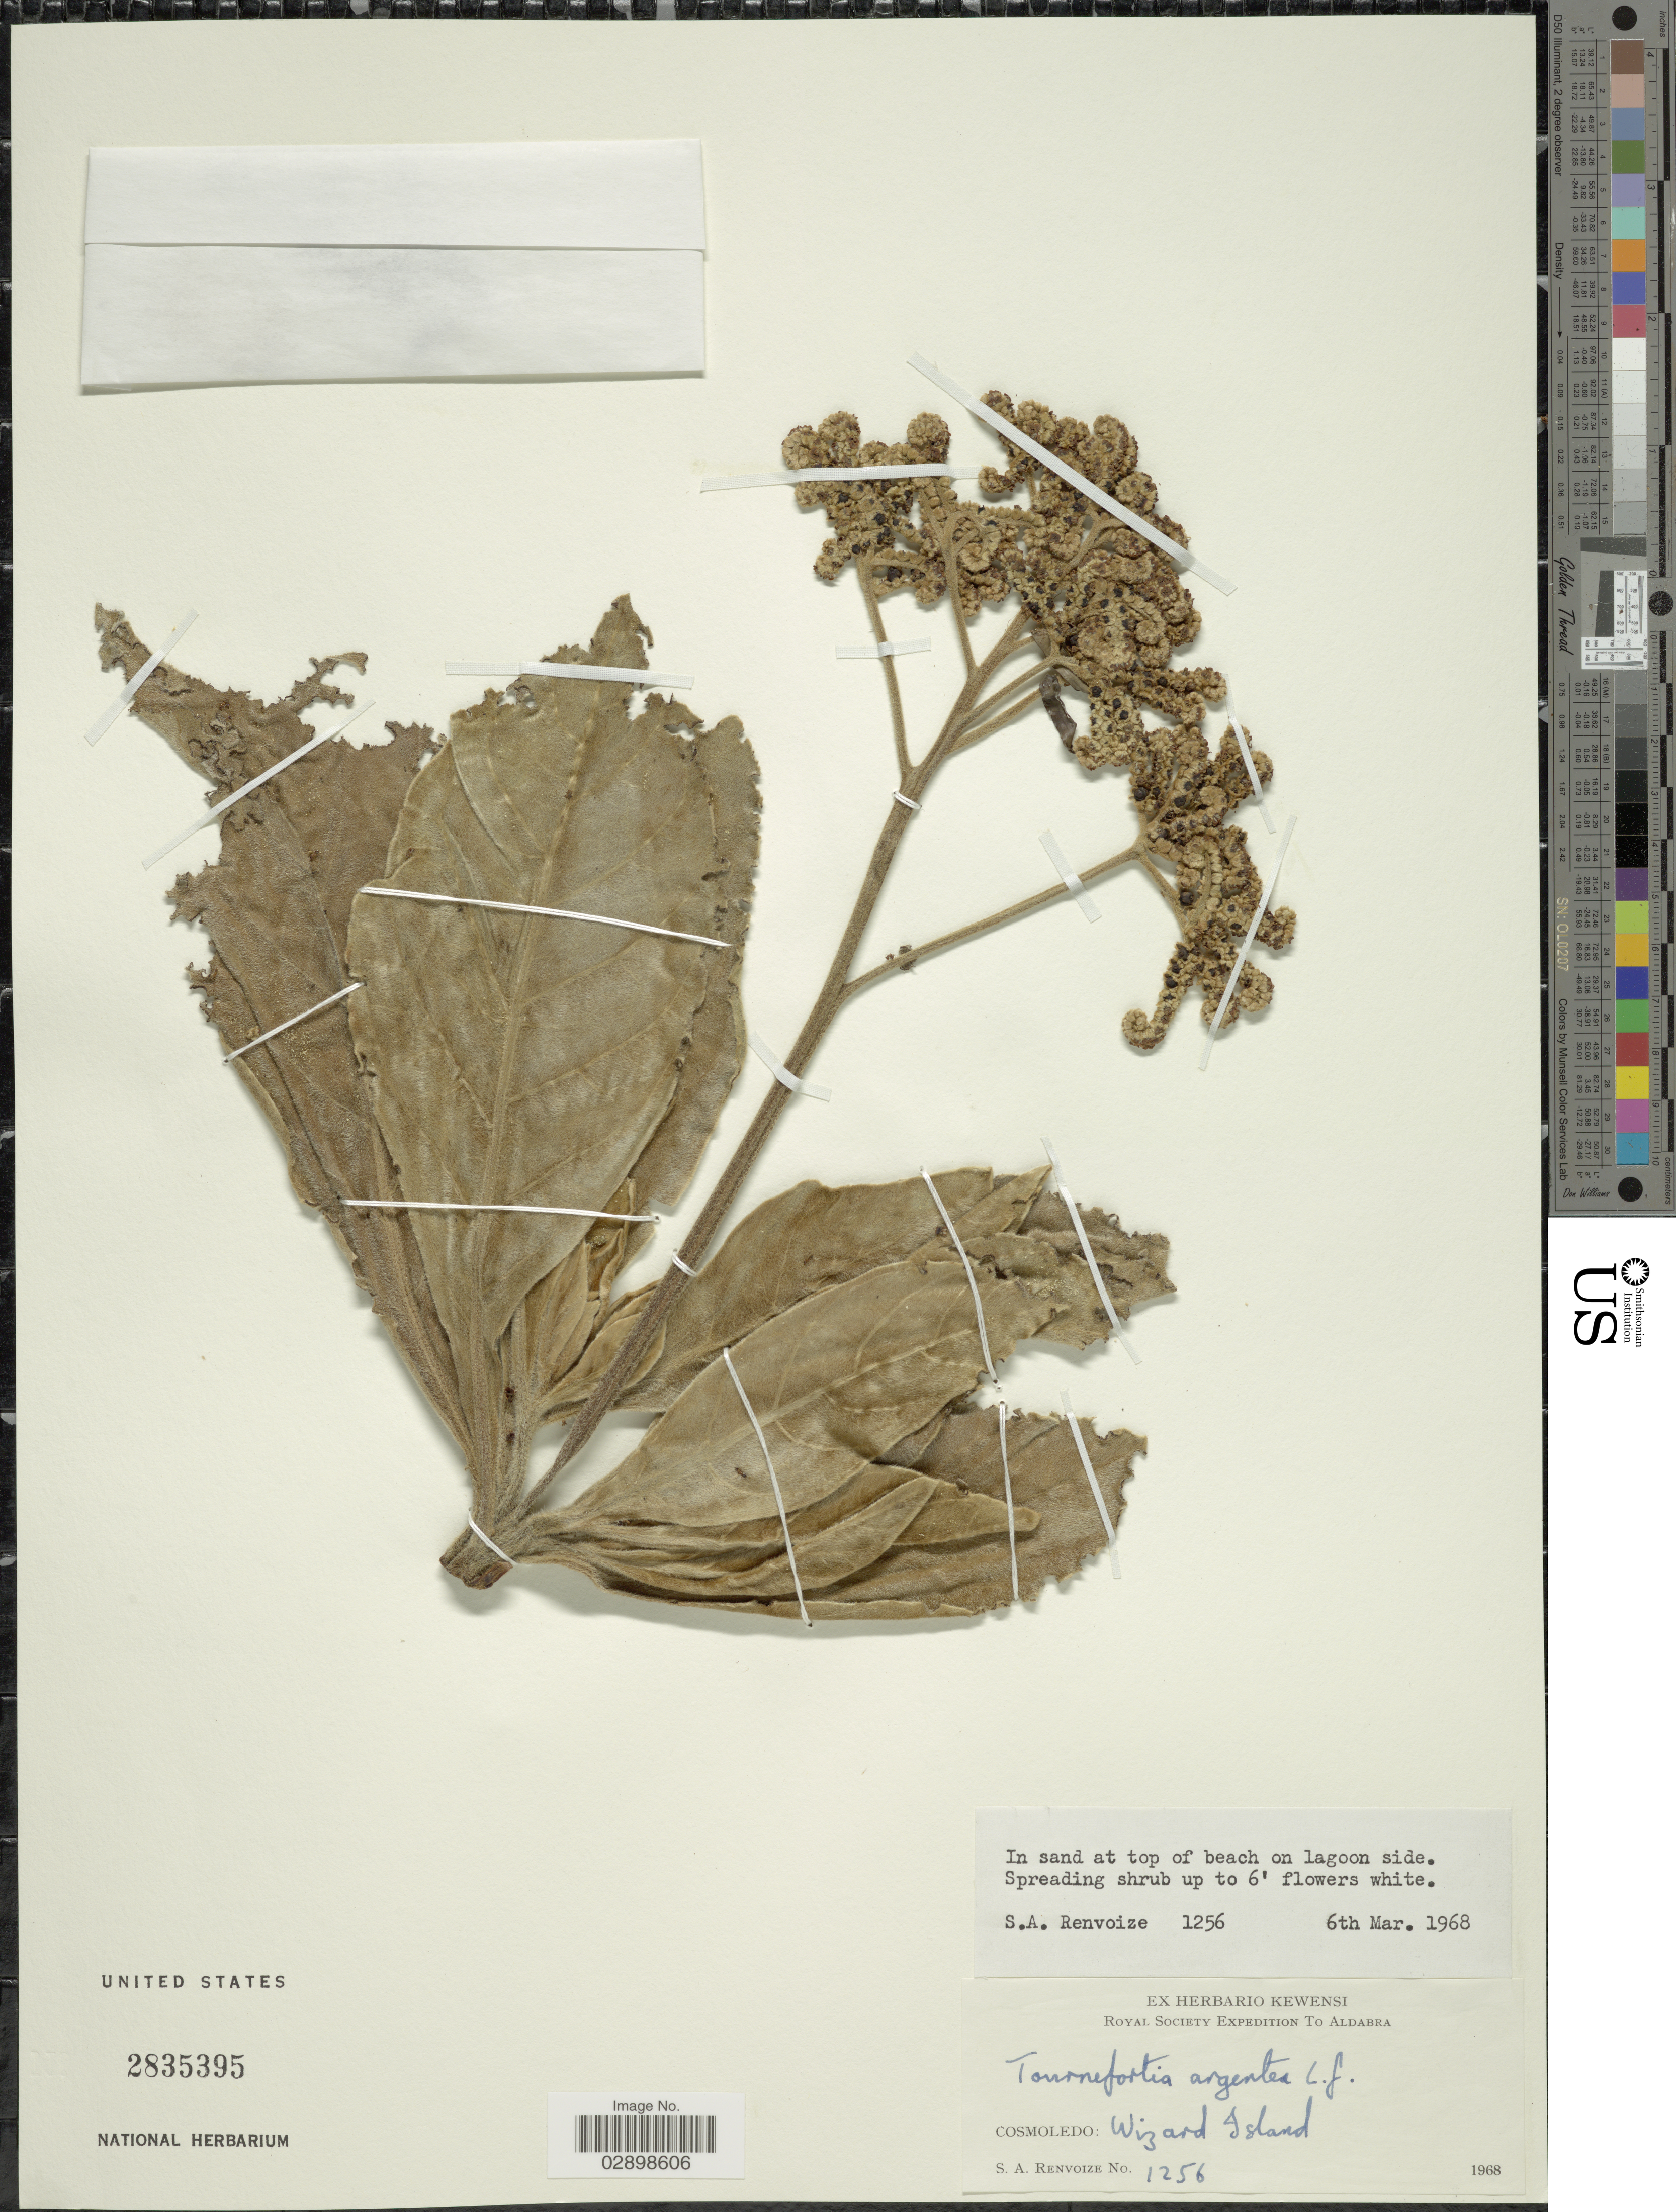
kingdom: Plantae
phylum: Tracheophyta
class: Magnoliopsida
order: Boraginales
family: Heliotropiaceae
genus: Tournefortia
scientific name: Tournefortia argentea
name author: L. f.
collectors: S. A. Renvoize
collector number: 1256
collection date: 1968-03-06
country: Seychelles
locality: Aldabra. Cosmoledo: Wizard Island.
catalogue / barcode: US 2835395